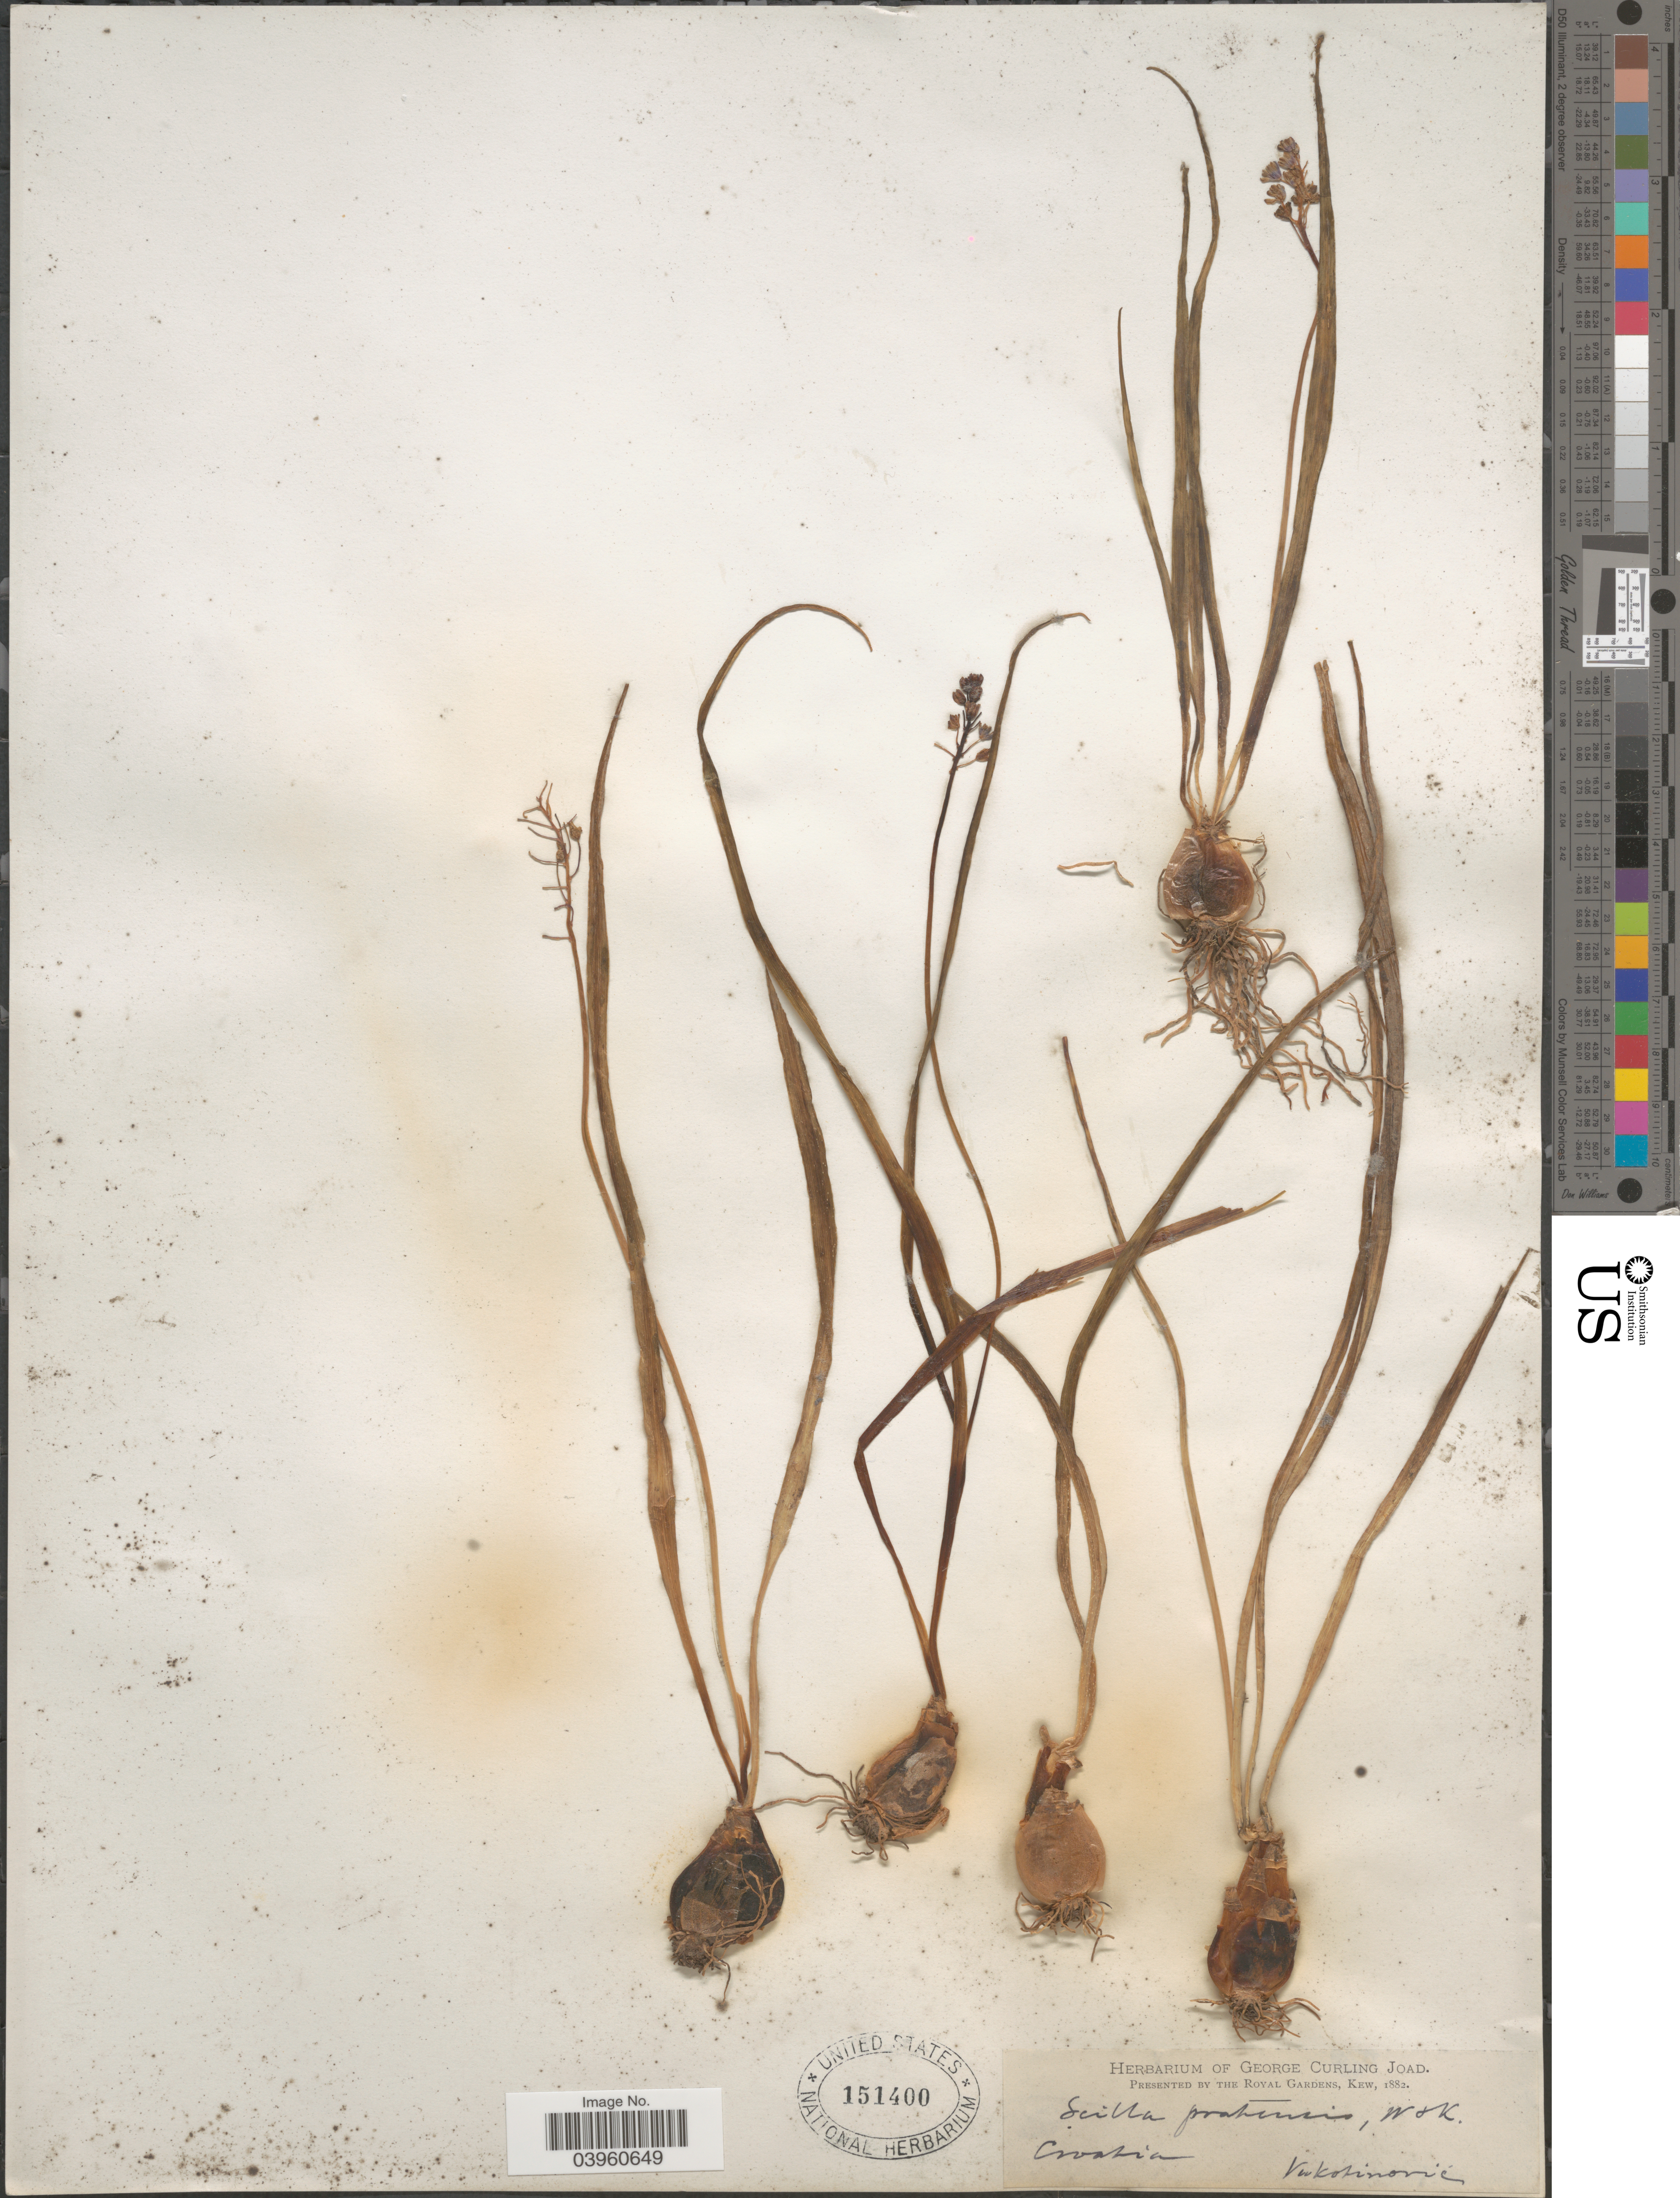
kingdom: Plantae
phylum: Tracheophyta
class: Liliopsida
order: Asparagales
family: Asparagaceae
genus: Scilla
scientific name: Scilla litardierei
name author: Breistroffer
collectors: Vukotinovi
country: Croatia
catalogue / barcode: US 151400